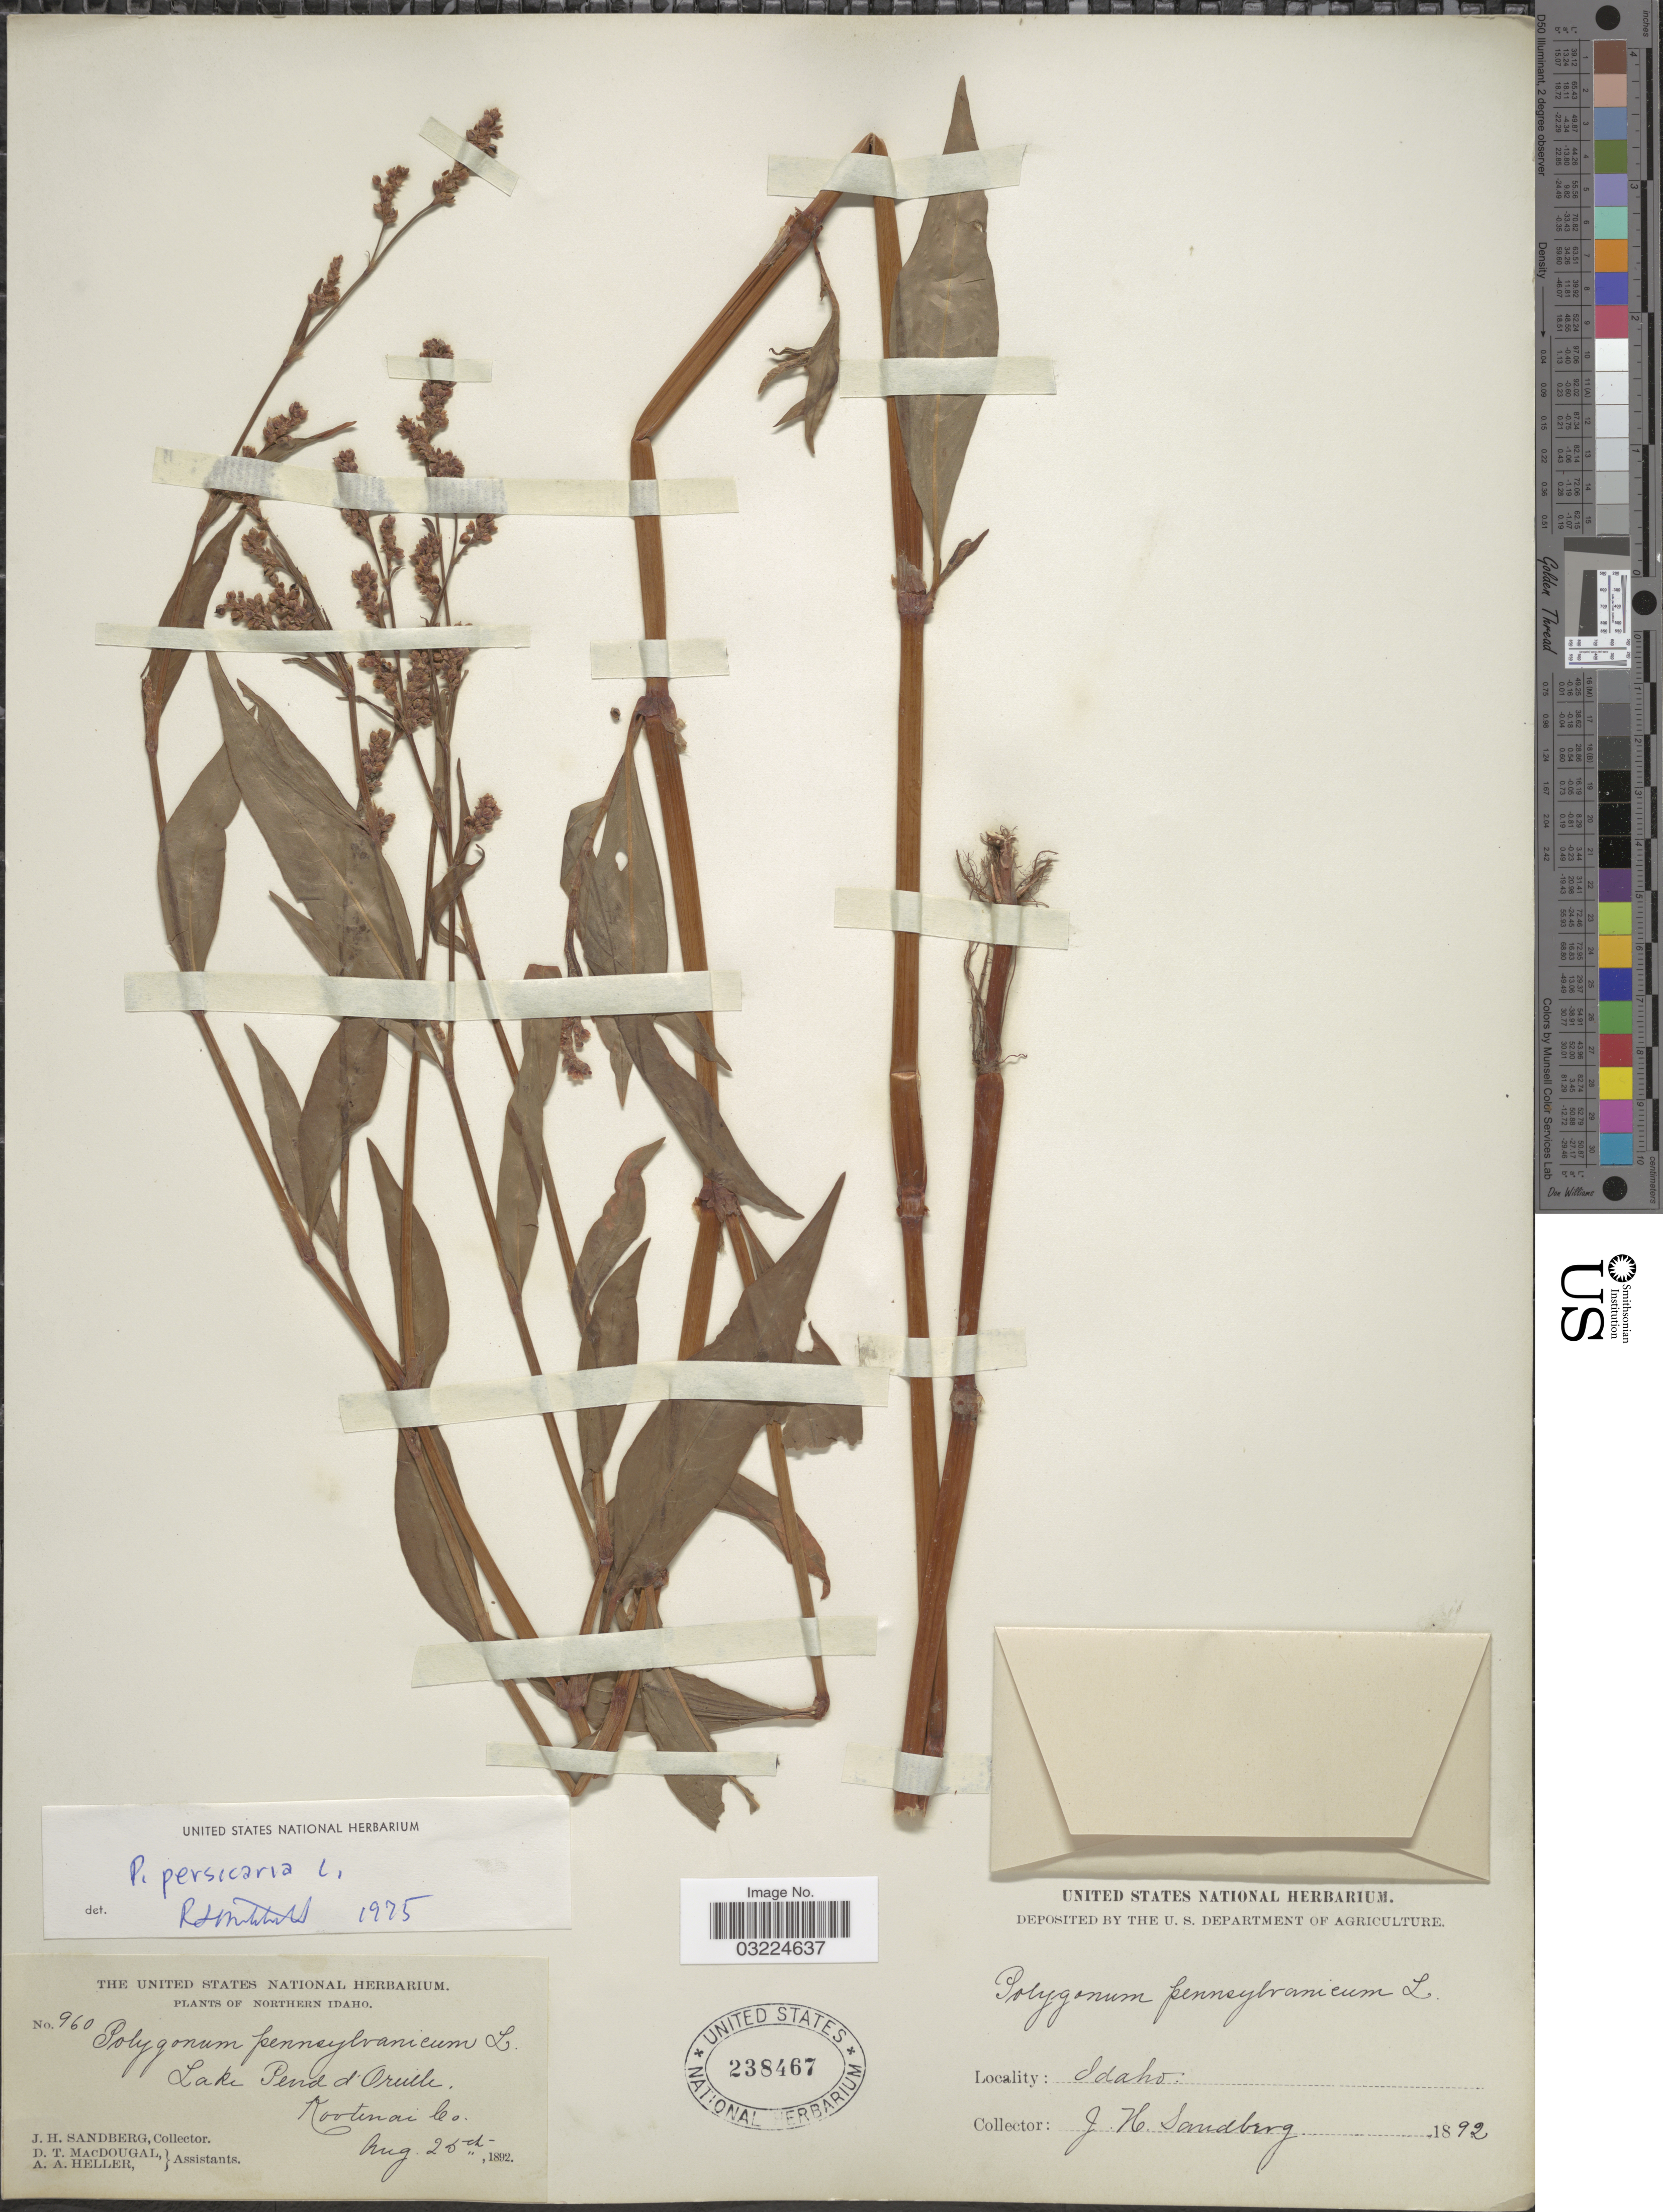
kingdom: Plantae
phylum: Tracheophyta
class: Magnoliopsida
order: Caryophyllales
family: Polygonaceae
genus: Persicaria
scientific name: Persicaria maculosa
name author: S.F. Gray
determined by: Atha, D. E.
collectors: J. H. Sandberg, D. T. MacDougal & A. A. Heller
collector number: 960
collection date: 1892-08-25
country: United States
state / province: Idaho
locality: Northern Idaho. Lake Pend d'Oreille. Kootenai Co.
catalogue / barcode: US 238467